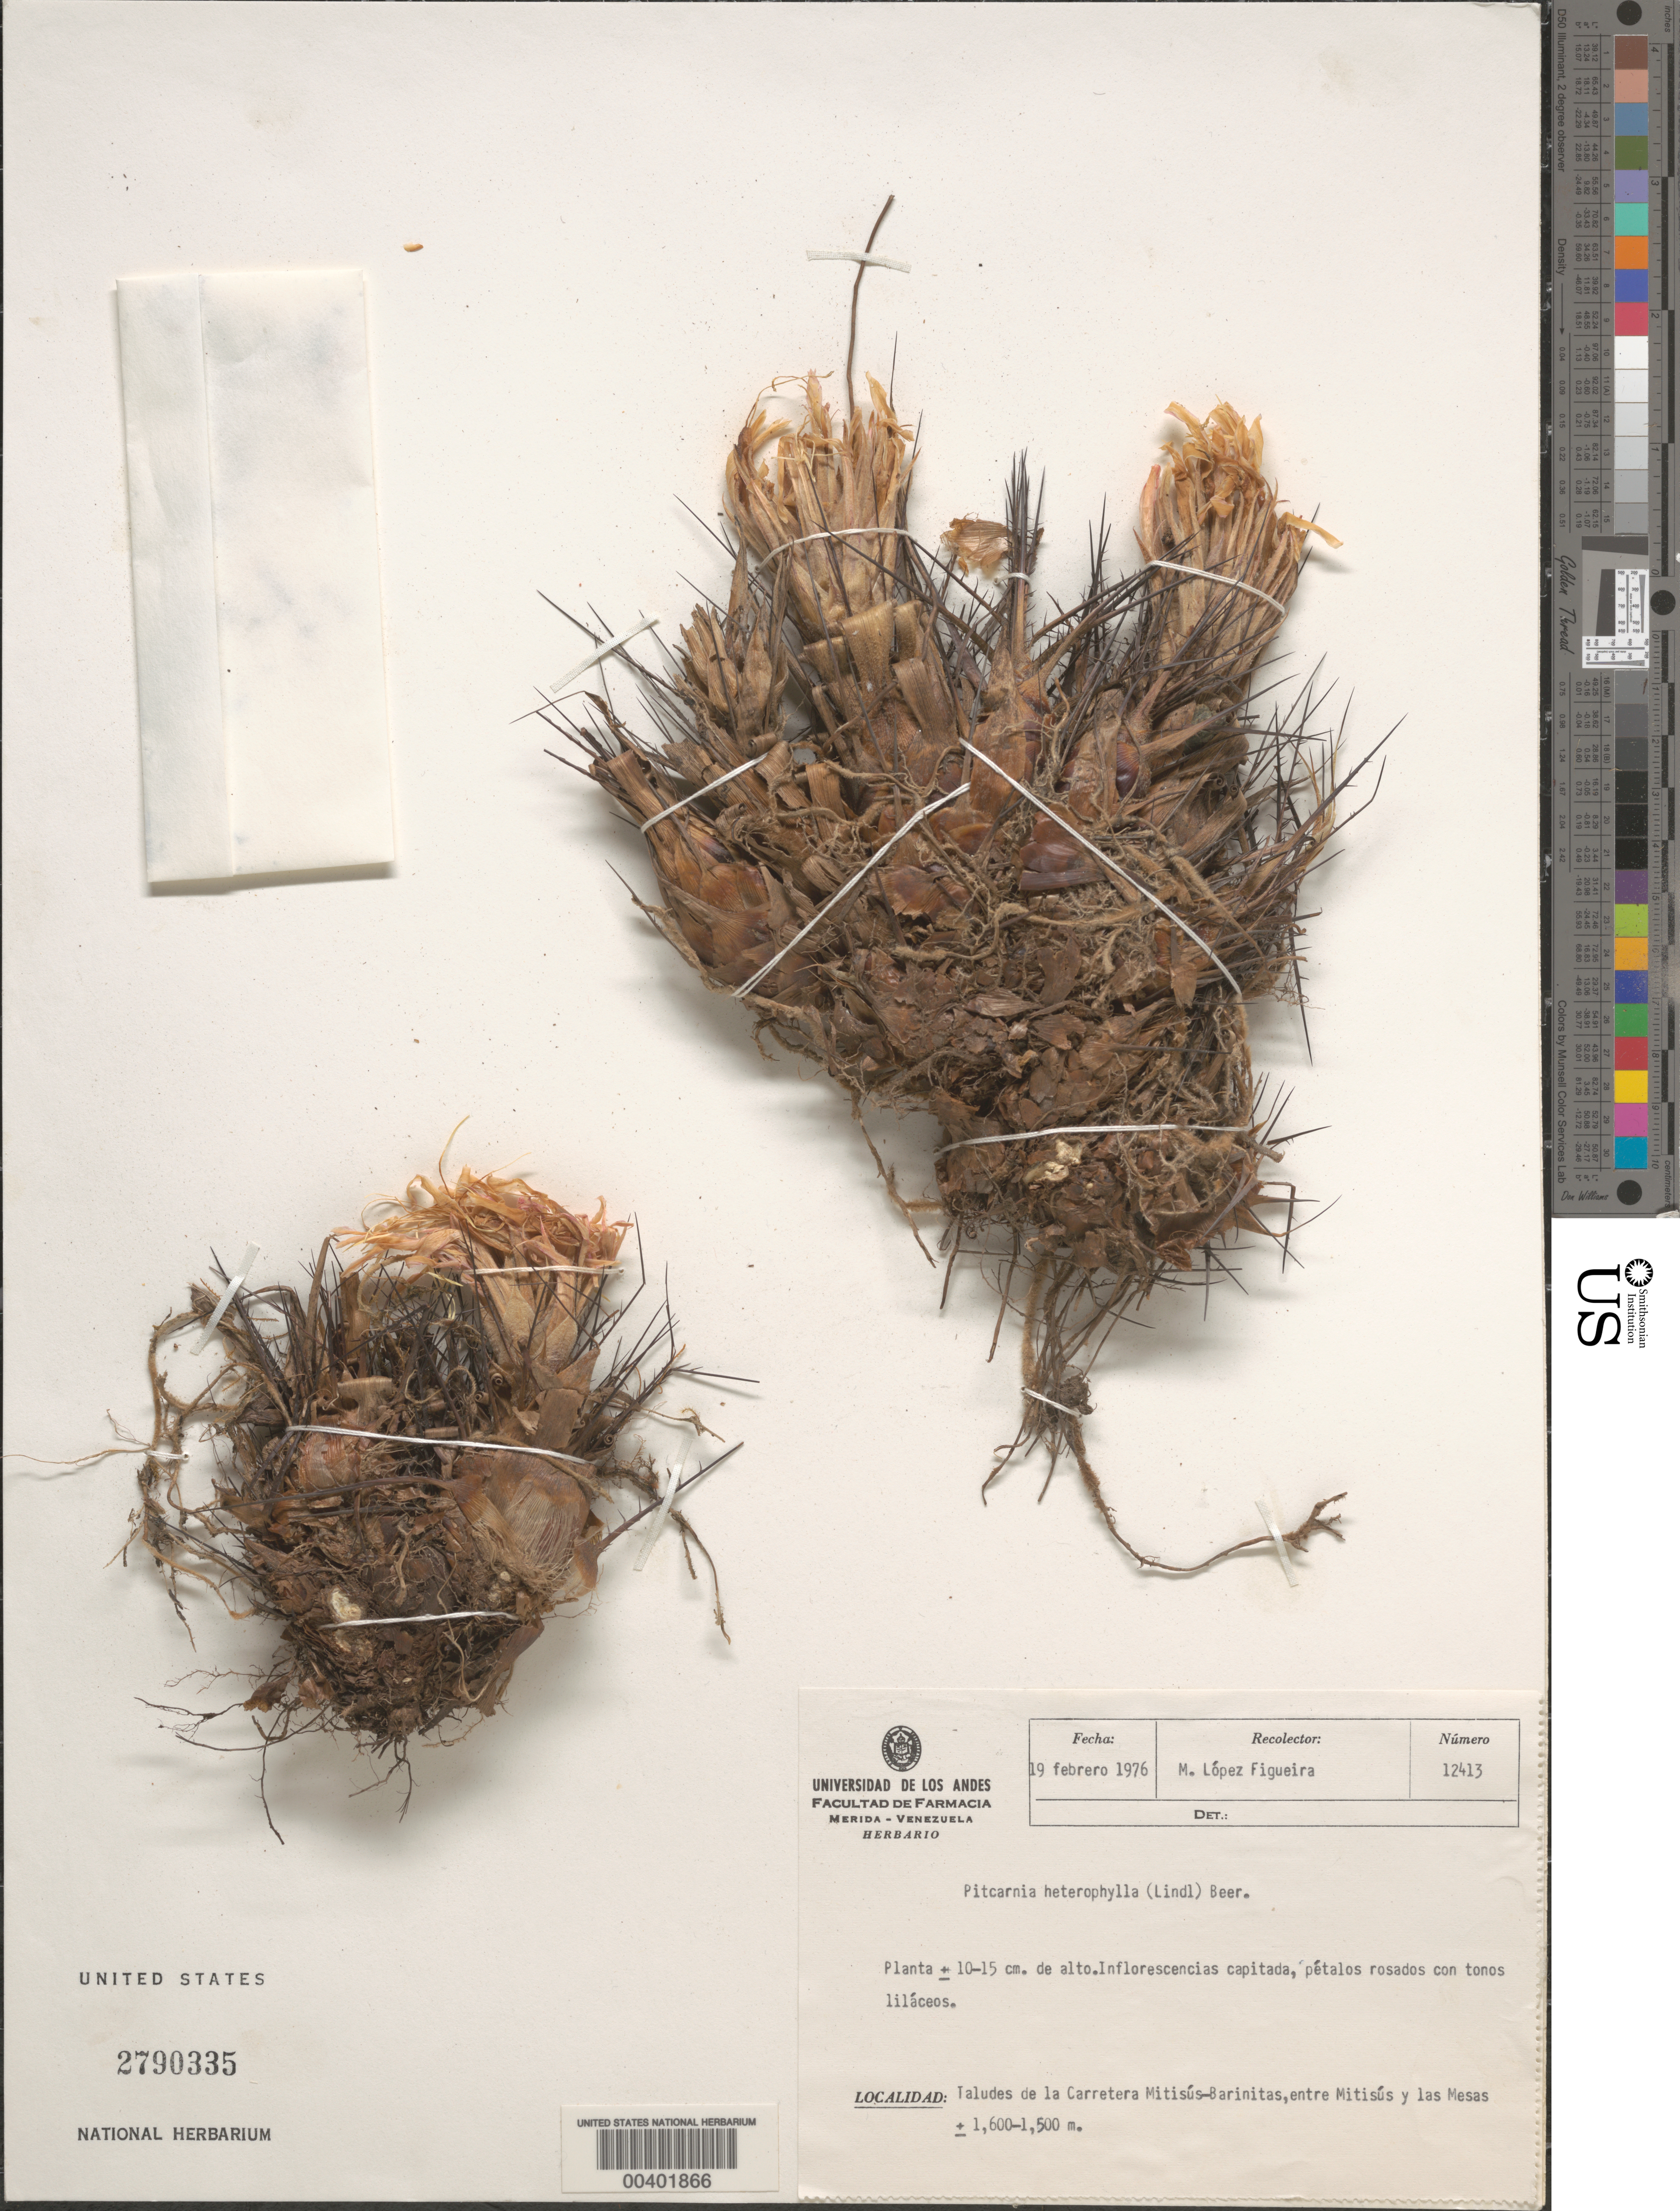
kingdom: Plantae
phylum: Tracheophyta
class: Liliopsida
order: Poales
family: Bromeliaceae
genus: Pitcairnia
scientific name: Pitcairnia heterophylla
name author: (Lindl.) Beer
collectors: M. López Figueiras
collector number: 12413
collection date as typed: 12 Oct 1992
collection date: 1992-10-12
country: Venezuela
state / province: Mérida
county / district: Rangel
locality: aludes de la Carretera Mitisús-Barinitas, entre Mitisús y las Mesas Mesas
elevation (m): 1500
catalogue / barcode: US 2790335